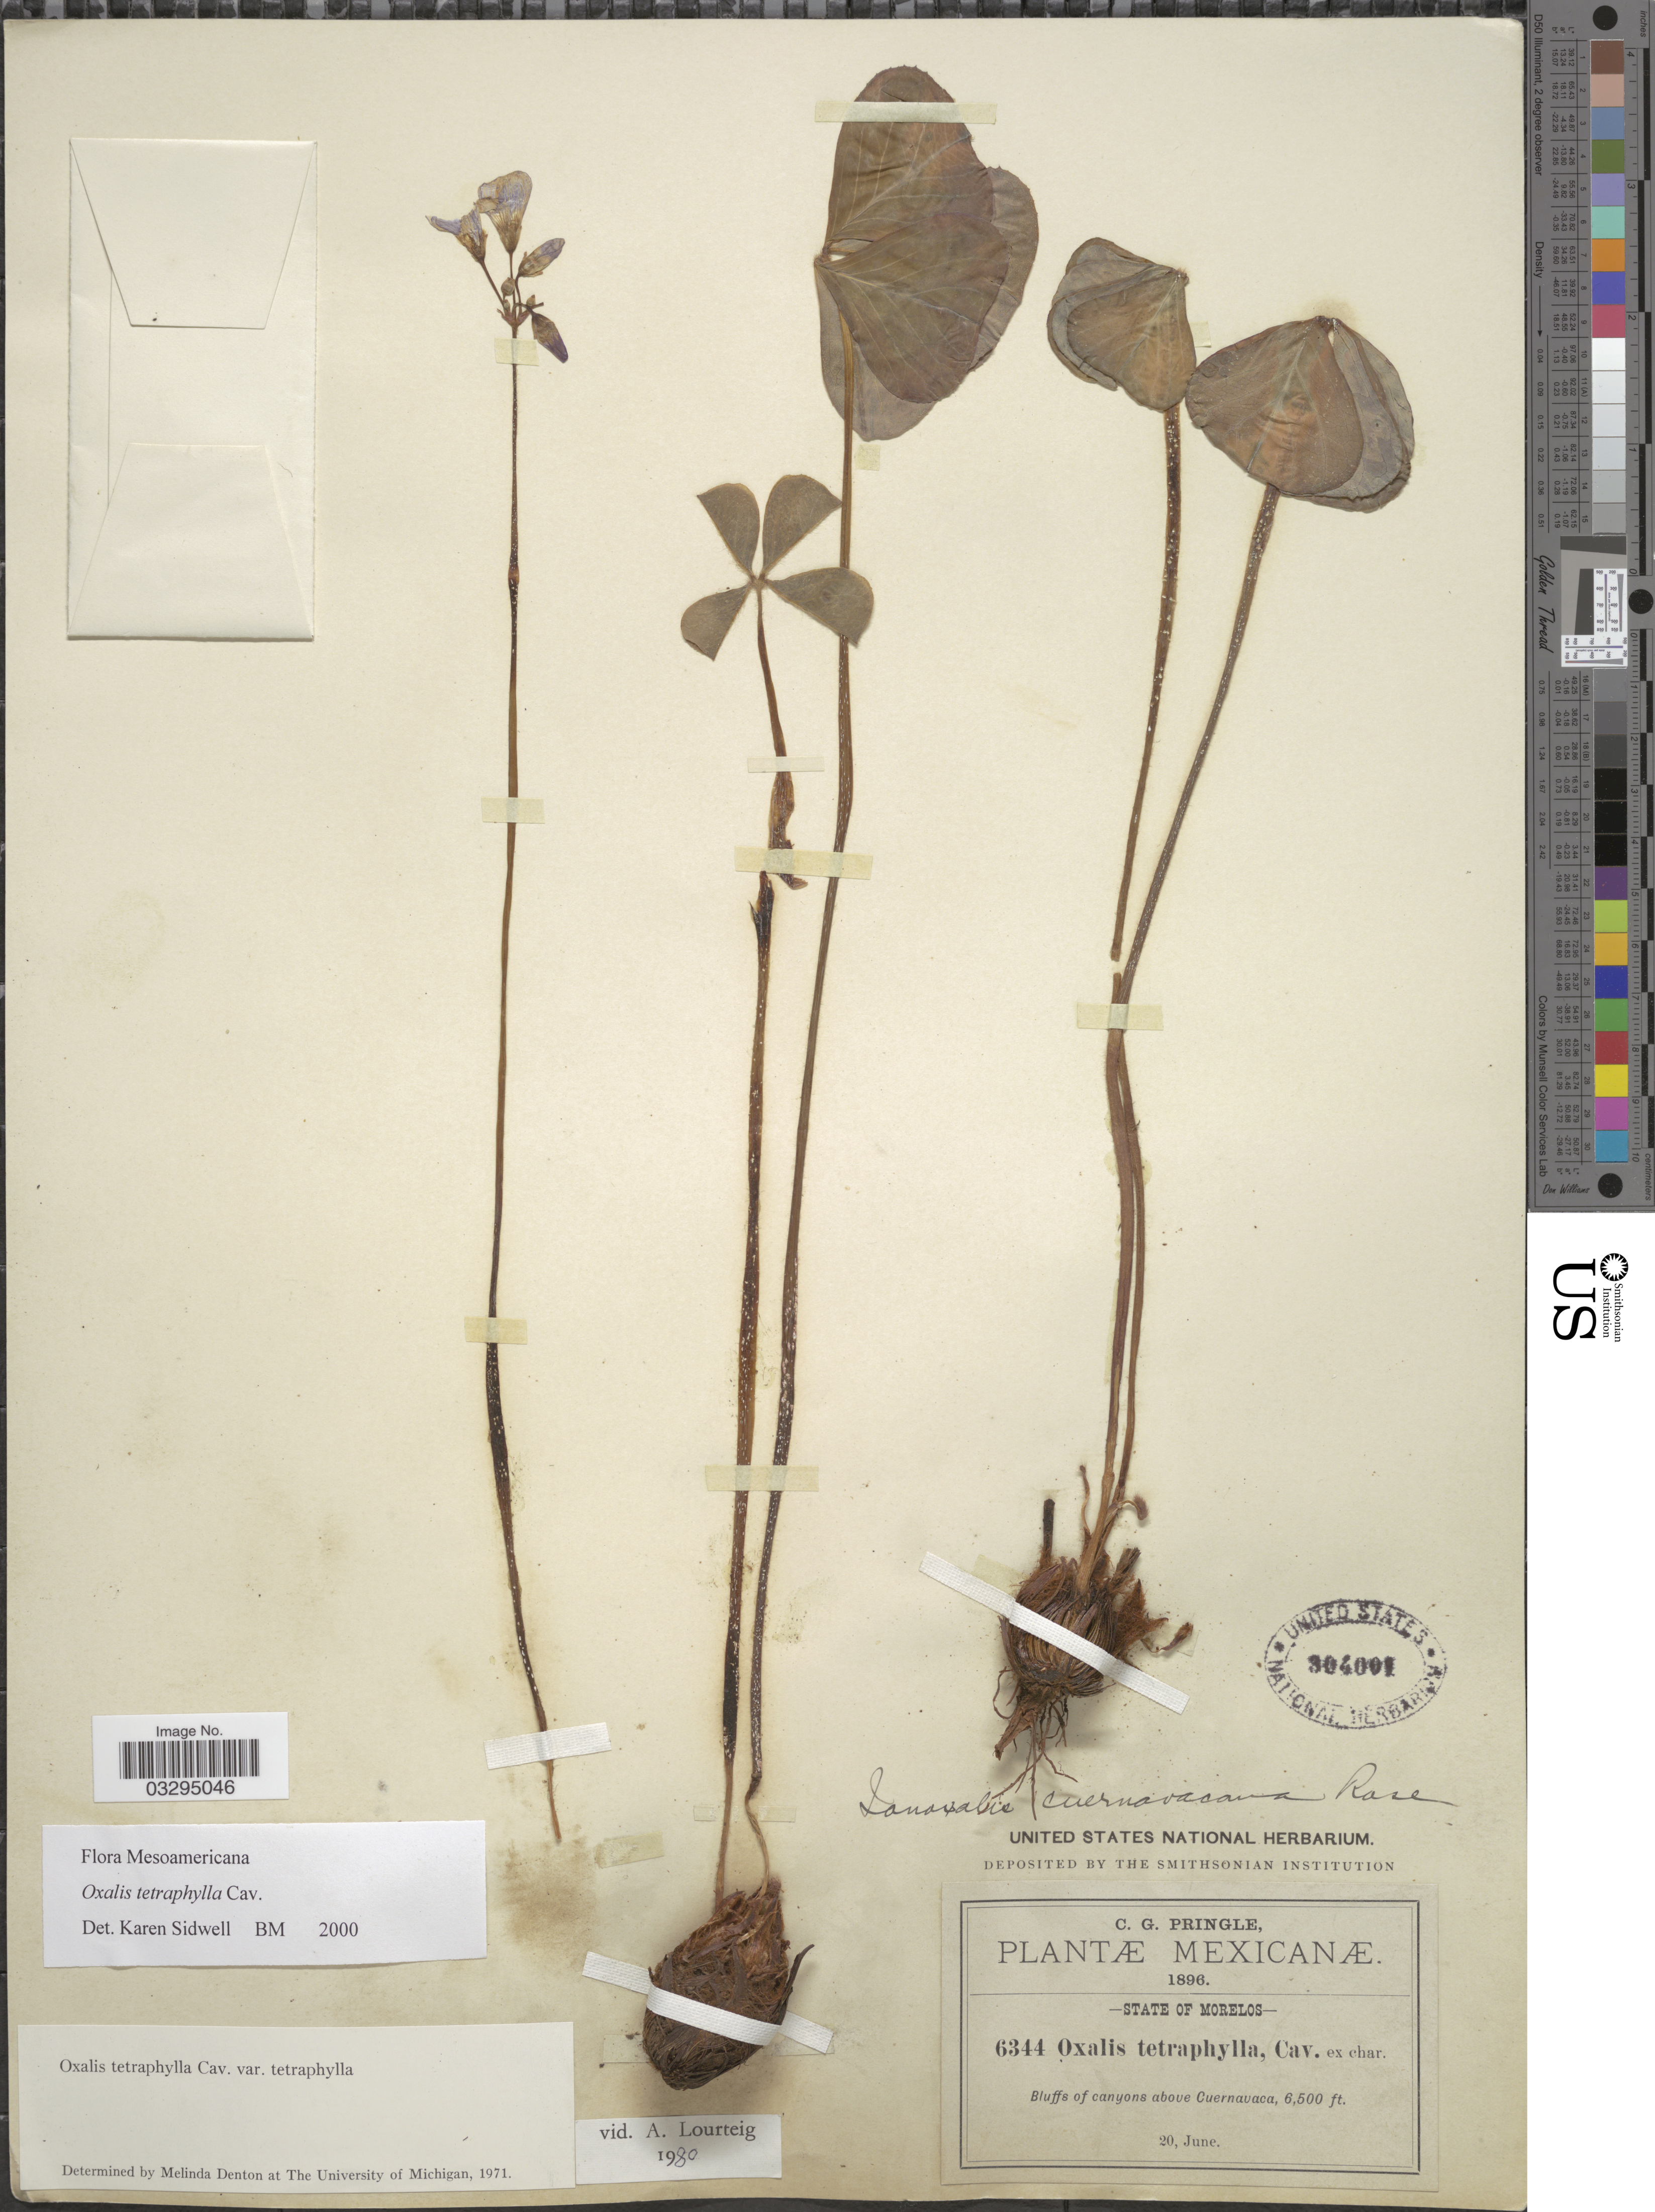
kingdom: Plantae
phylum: Tracheophyta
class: Magnoliopsida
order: Oxalidales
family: Oxalidaceae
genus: Oxalis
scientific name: Oxalis tetraphylla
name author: Cav.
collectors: C. G. Pringle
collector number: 6344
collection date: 1896-06-20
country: Mexico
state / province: Morelos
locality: Bluffs of canyons above Cuernavaca.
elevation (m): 1981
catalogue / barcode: US 304001